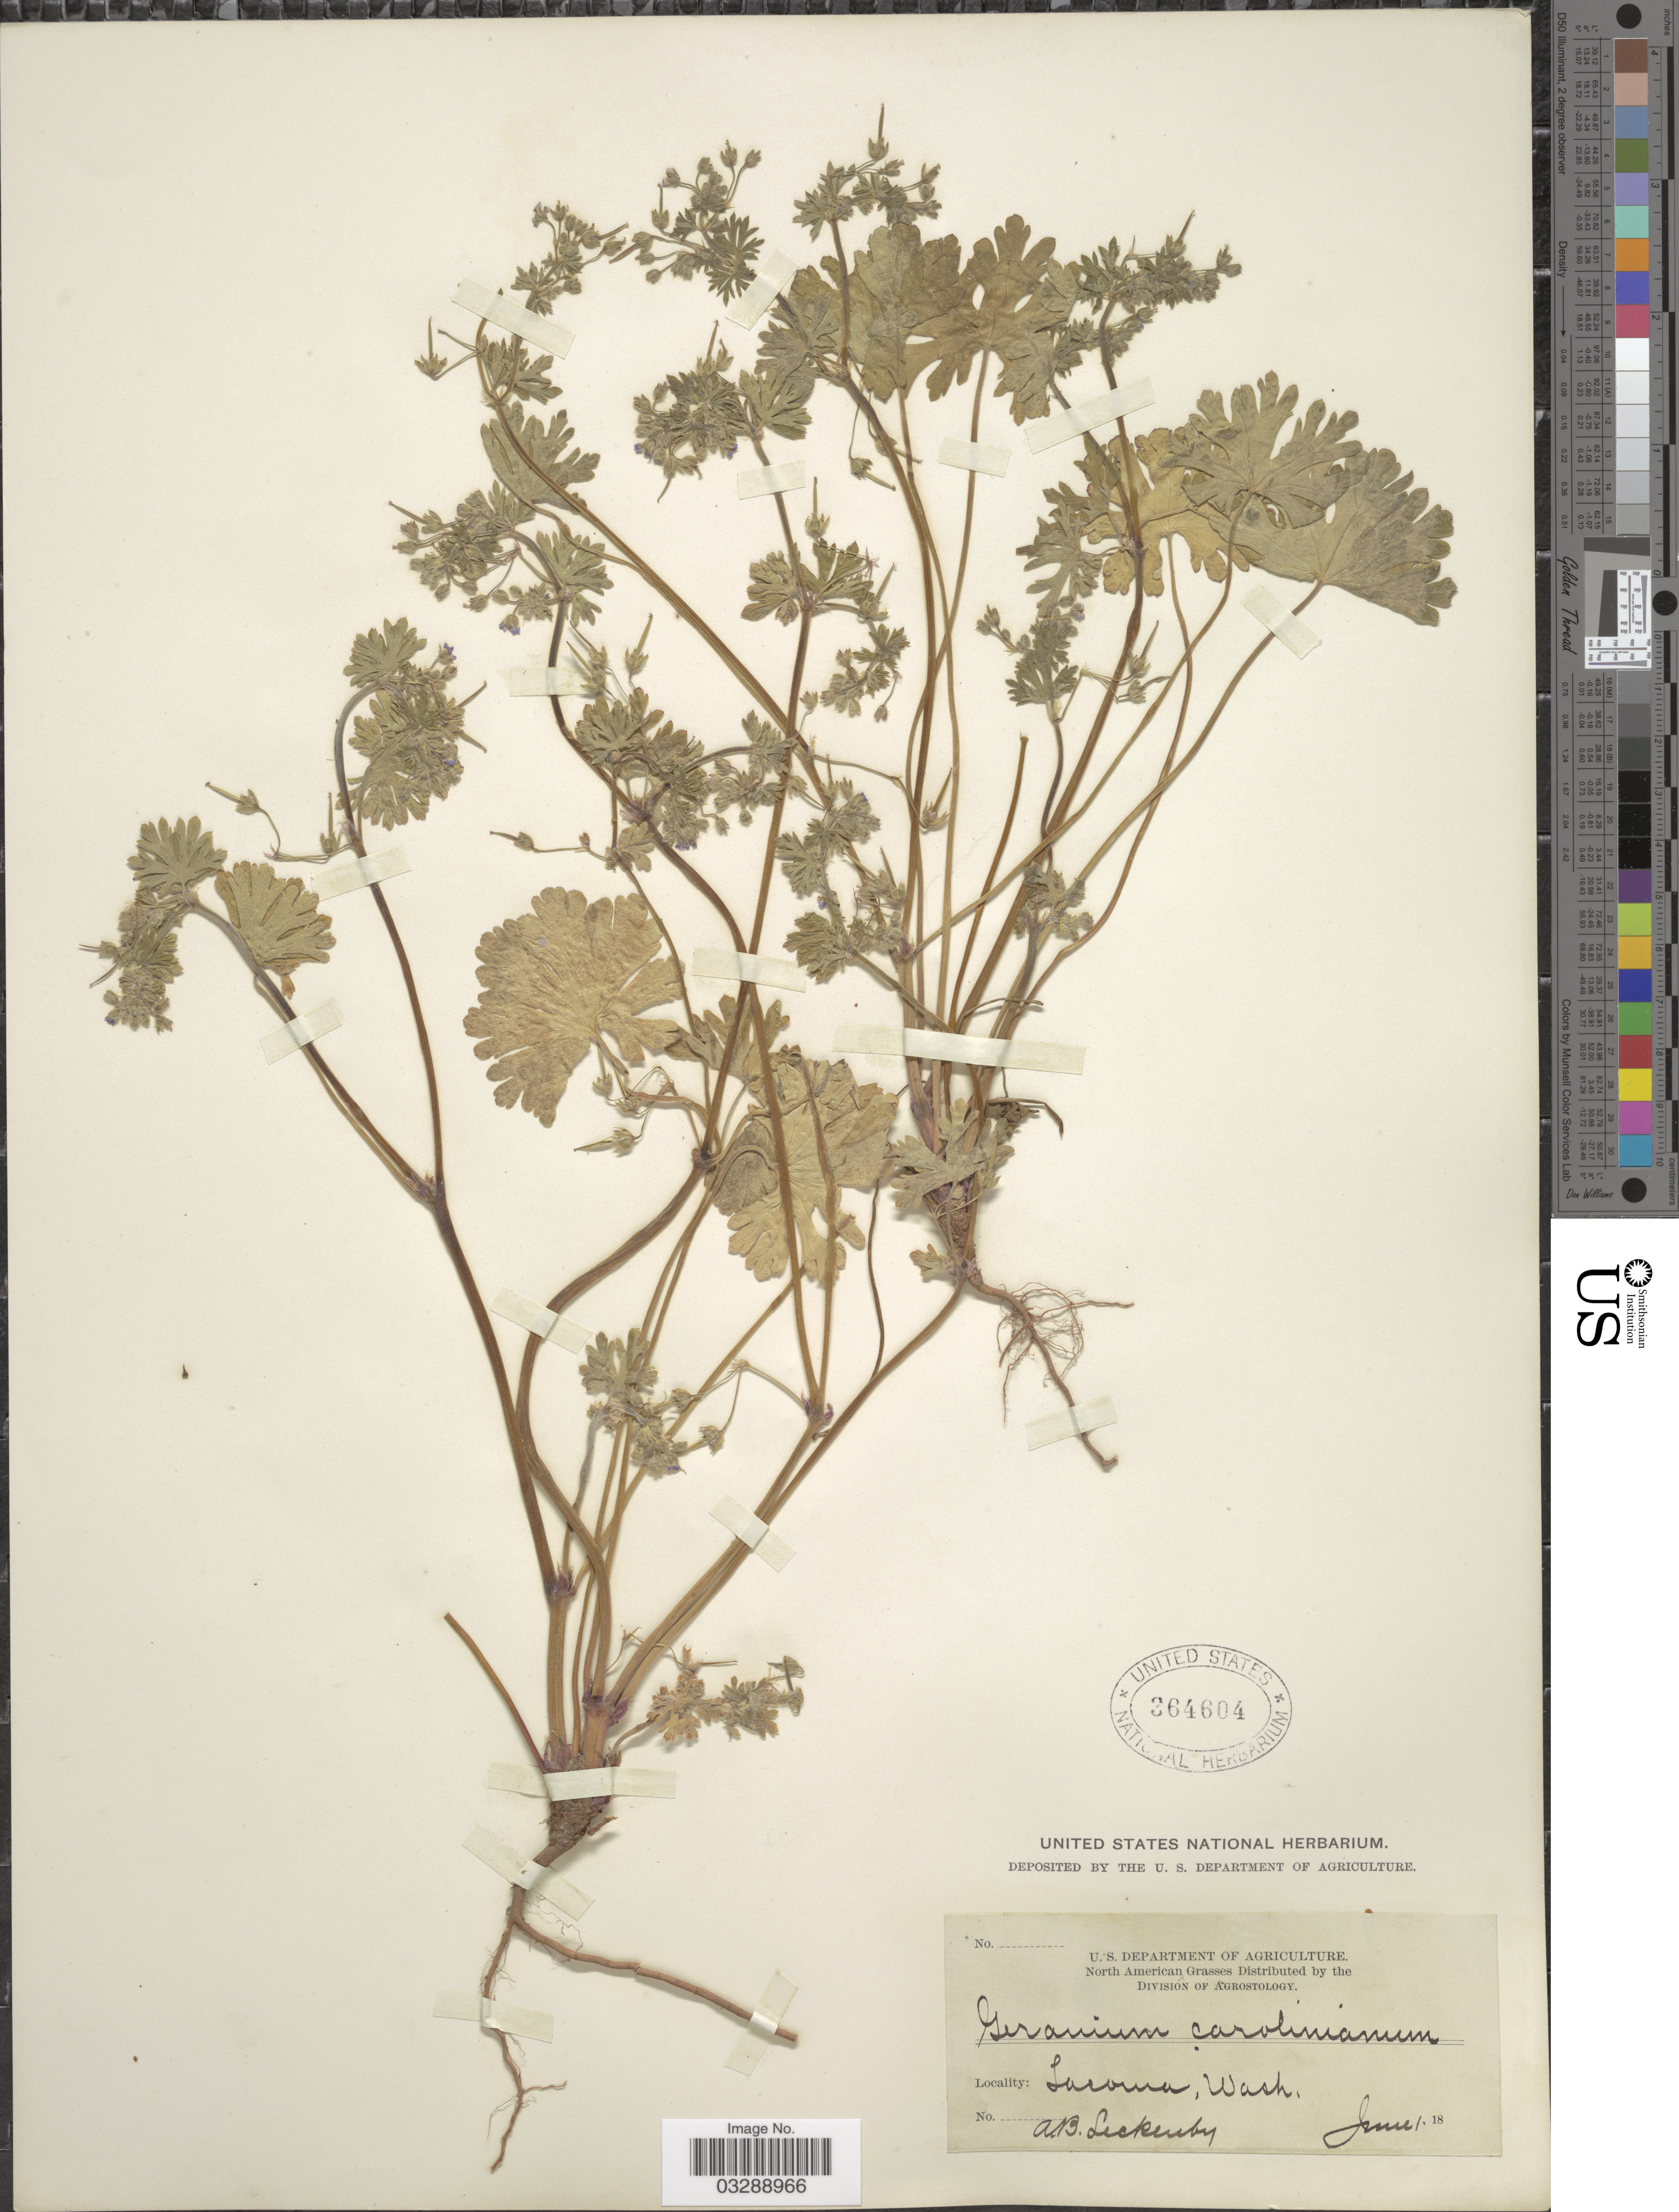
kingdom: Plantae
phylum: Tracheophyta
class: Magnoliopsida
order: Geraniales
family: Geraniaceae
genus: Geranium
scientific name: Geranium pusillum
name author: L.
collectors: A. Leckenby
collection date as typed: June 1 18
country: United States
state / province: Washington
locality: Laroma.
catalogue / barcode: US 364604